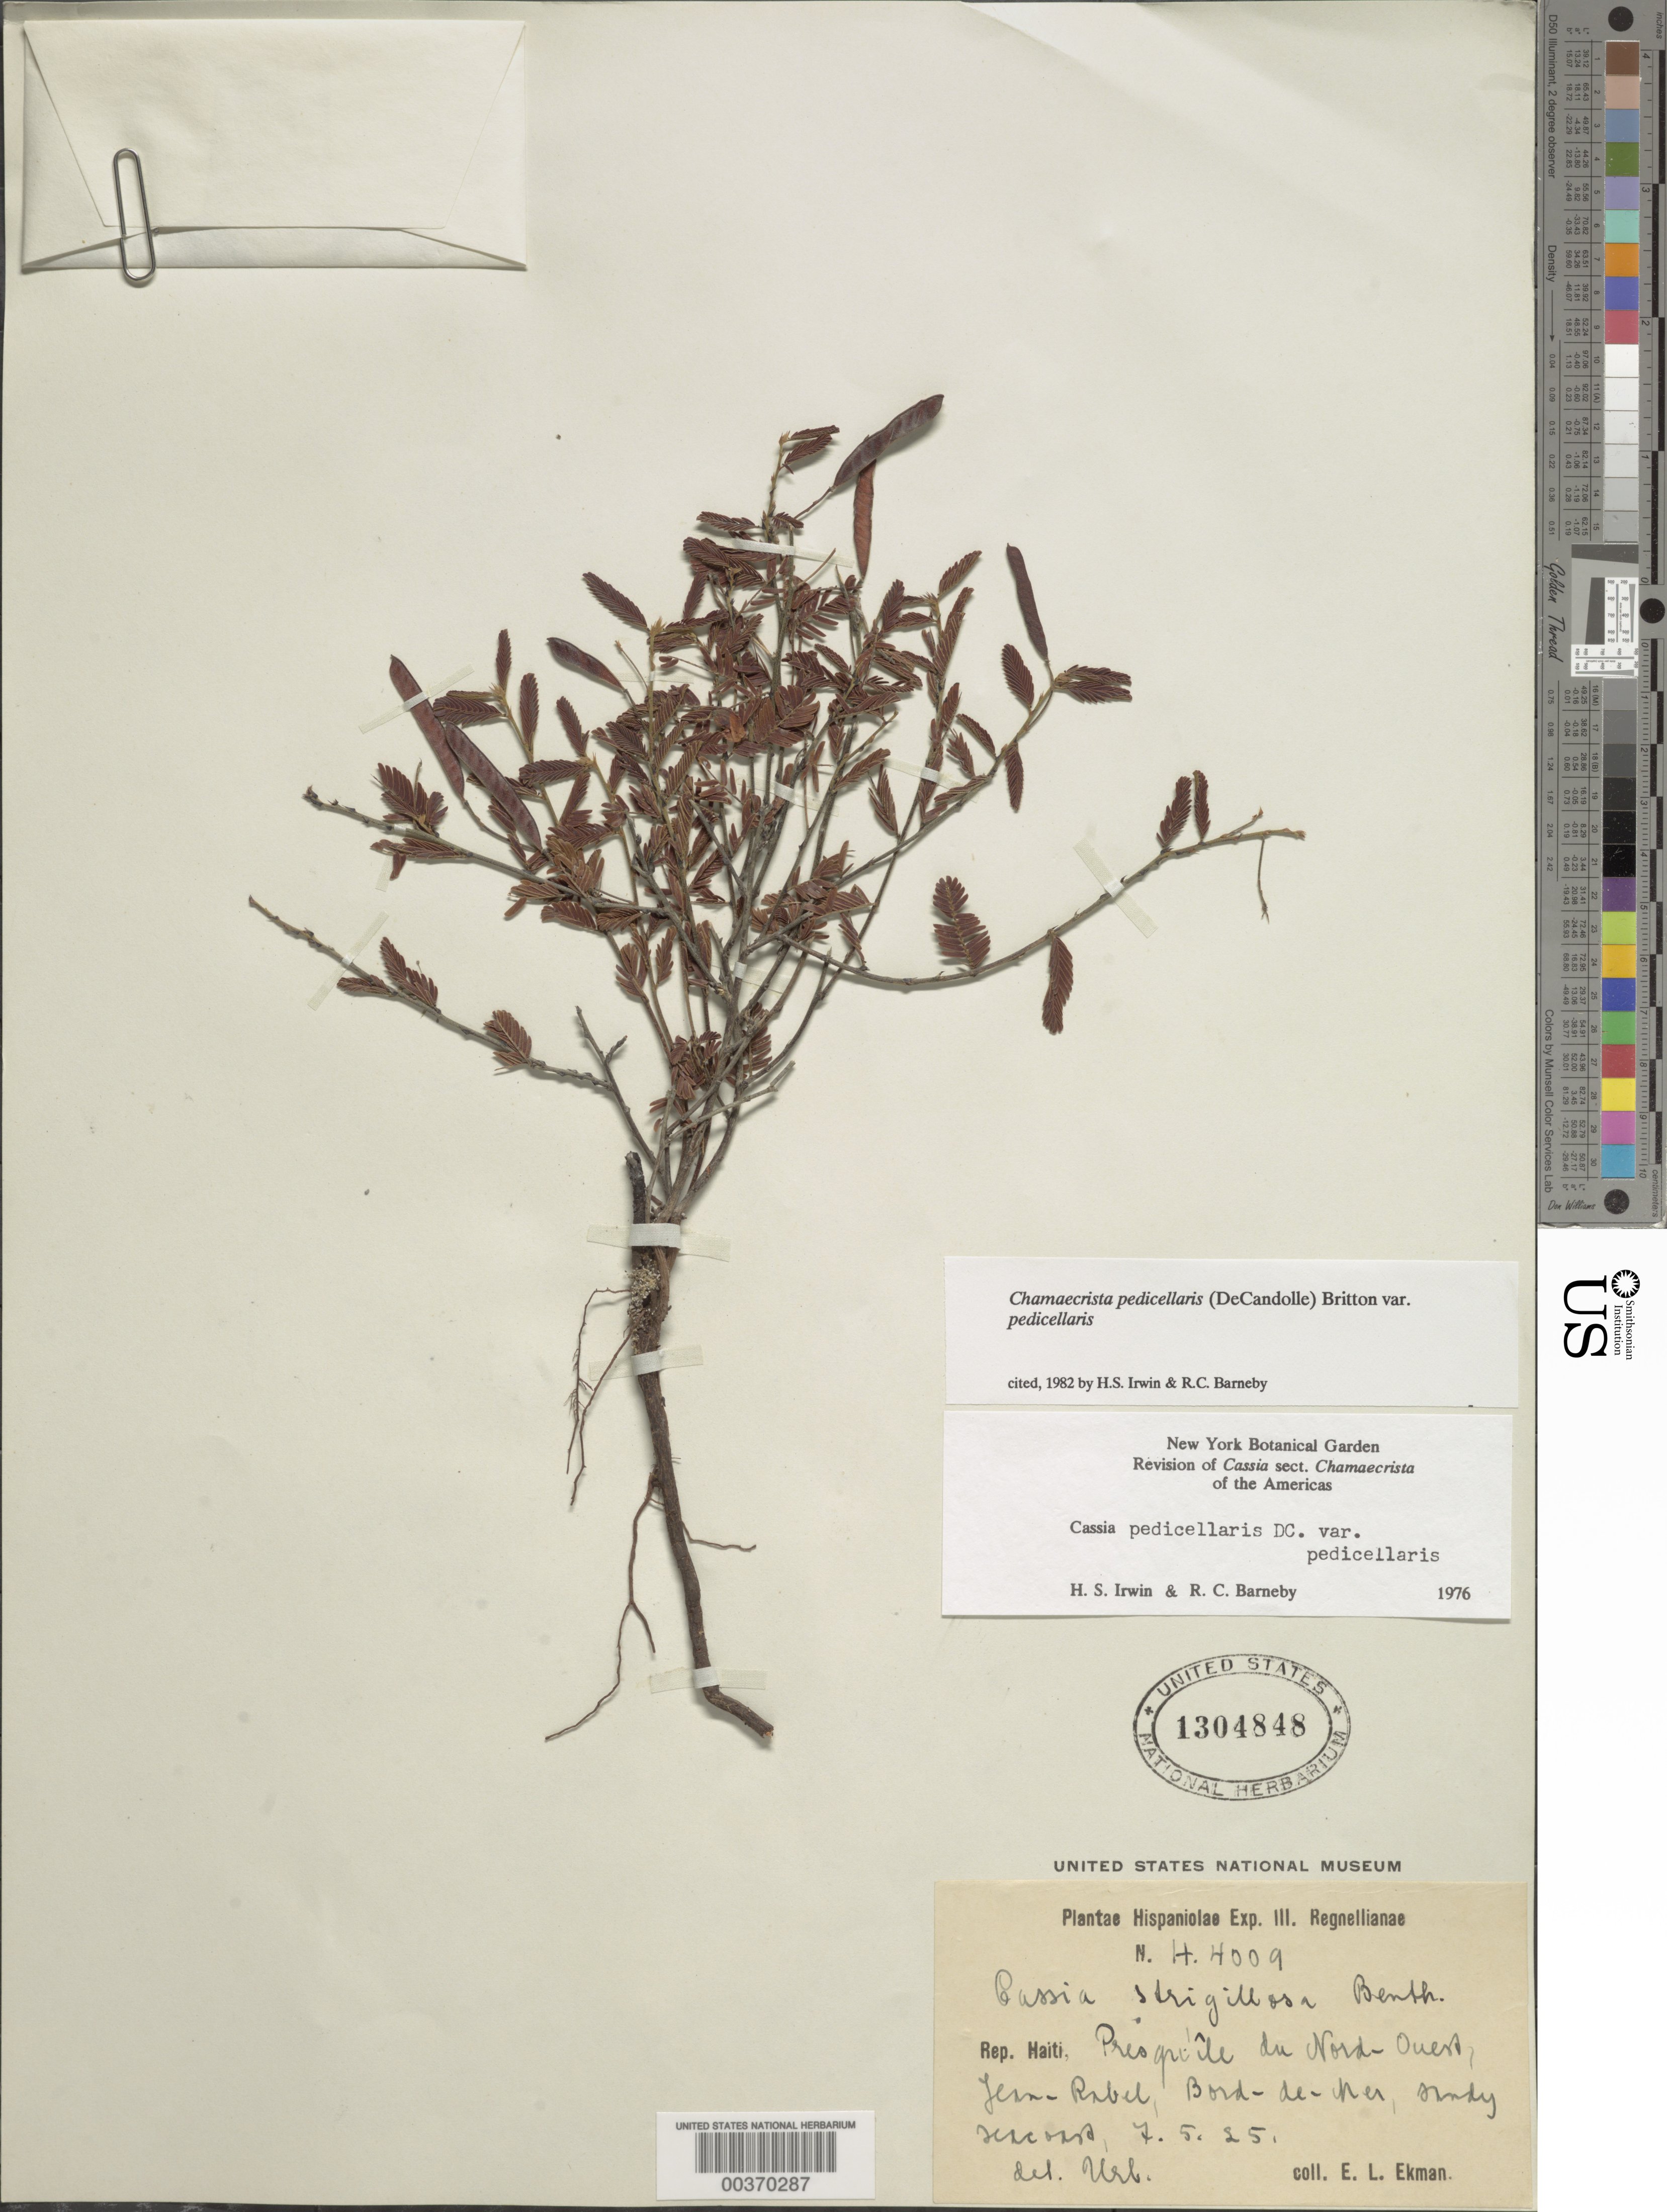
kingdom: Plantae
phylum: Tracheophyta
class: Magnoliopsida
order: Fabales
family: Fabaceae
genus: Chamaecrista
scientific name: Chamaecrista pedicellaris var. pedicellaris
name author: Britton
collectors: E. L. Ekman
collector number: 4009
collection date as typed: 07 May 1925 or 05 Jul 1925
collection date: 1925-05-07 or 1925-07-05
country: Haiti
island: Hispaniola Island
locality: Presquile du nord-ouest, jean-rabel, bord-de-per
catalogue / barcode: US 1304848